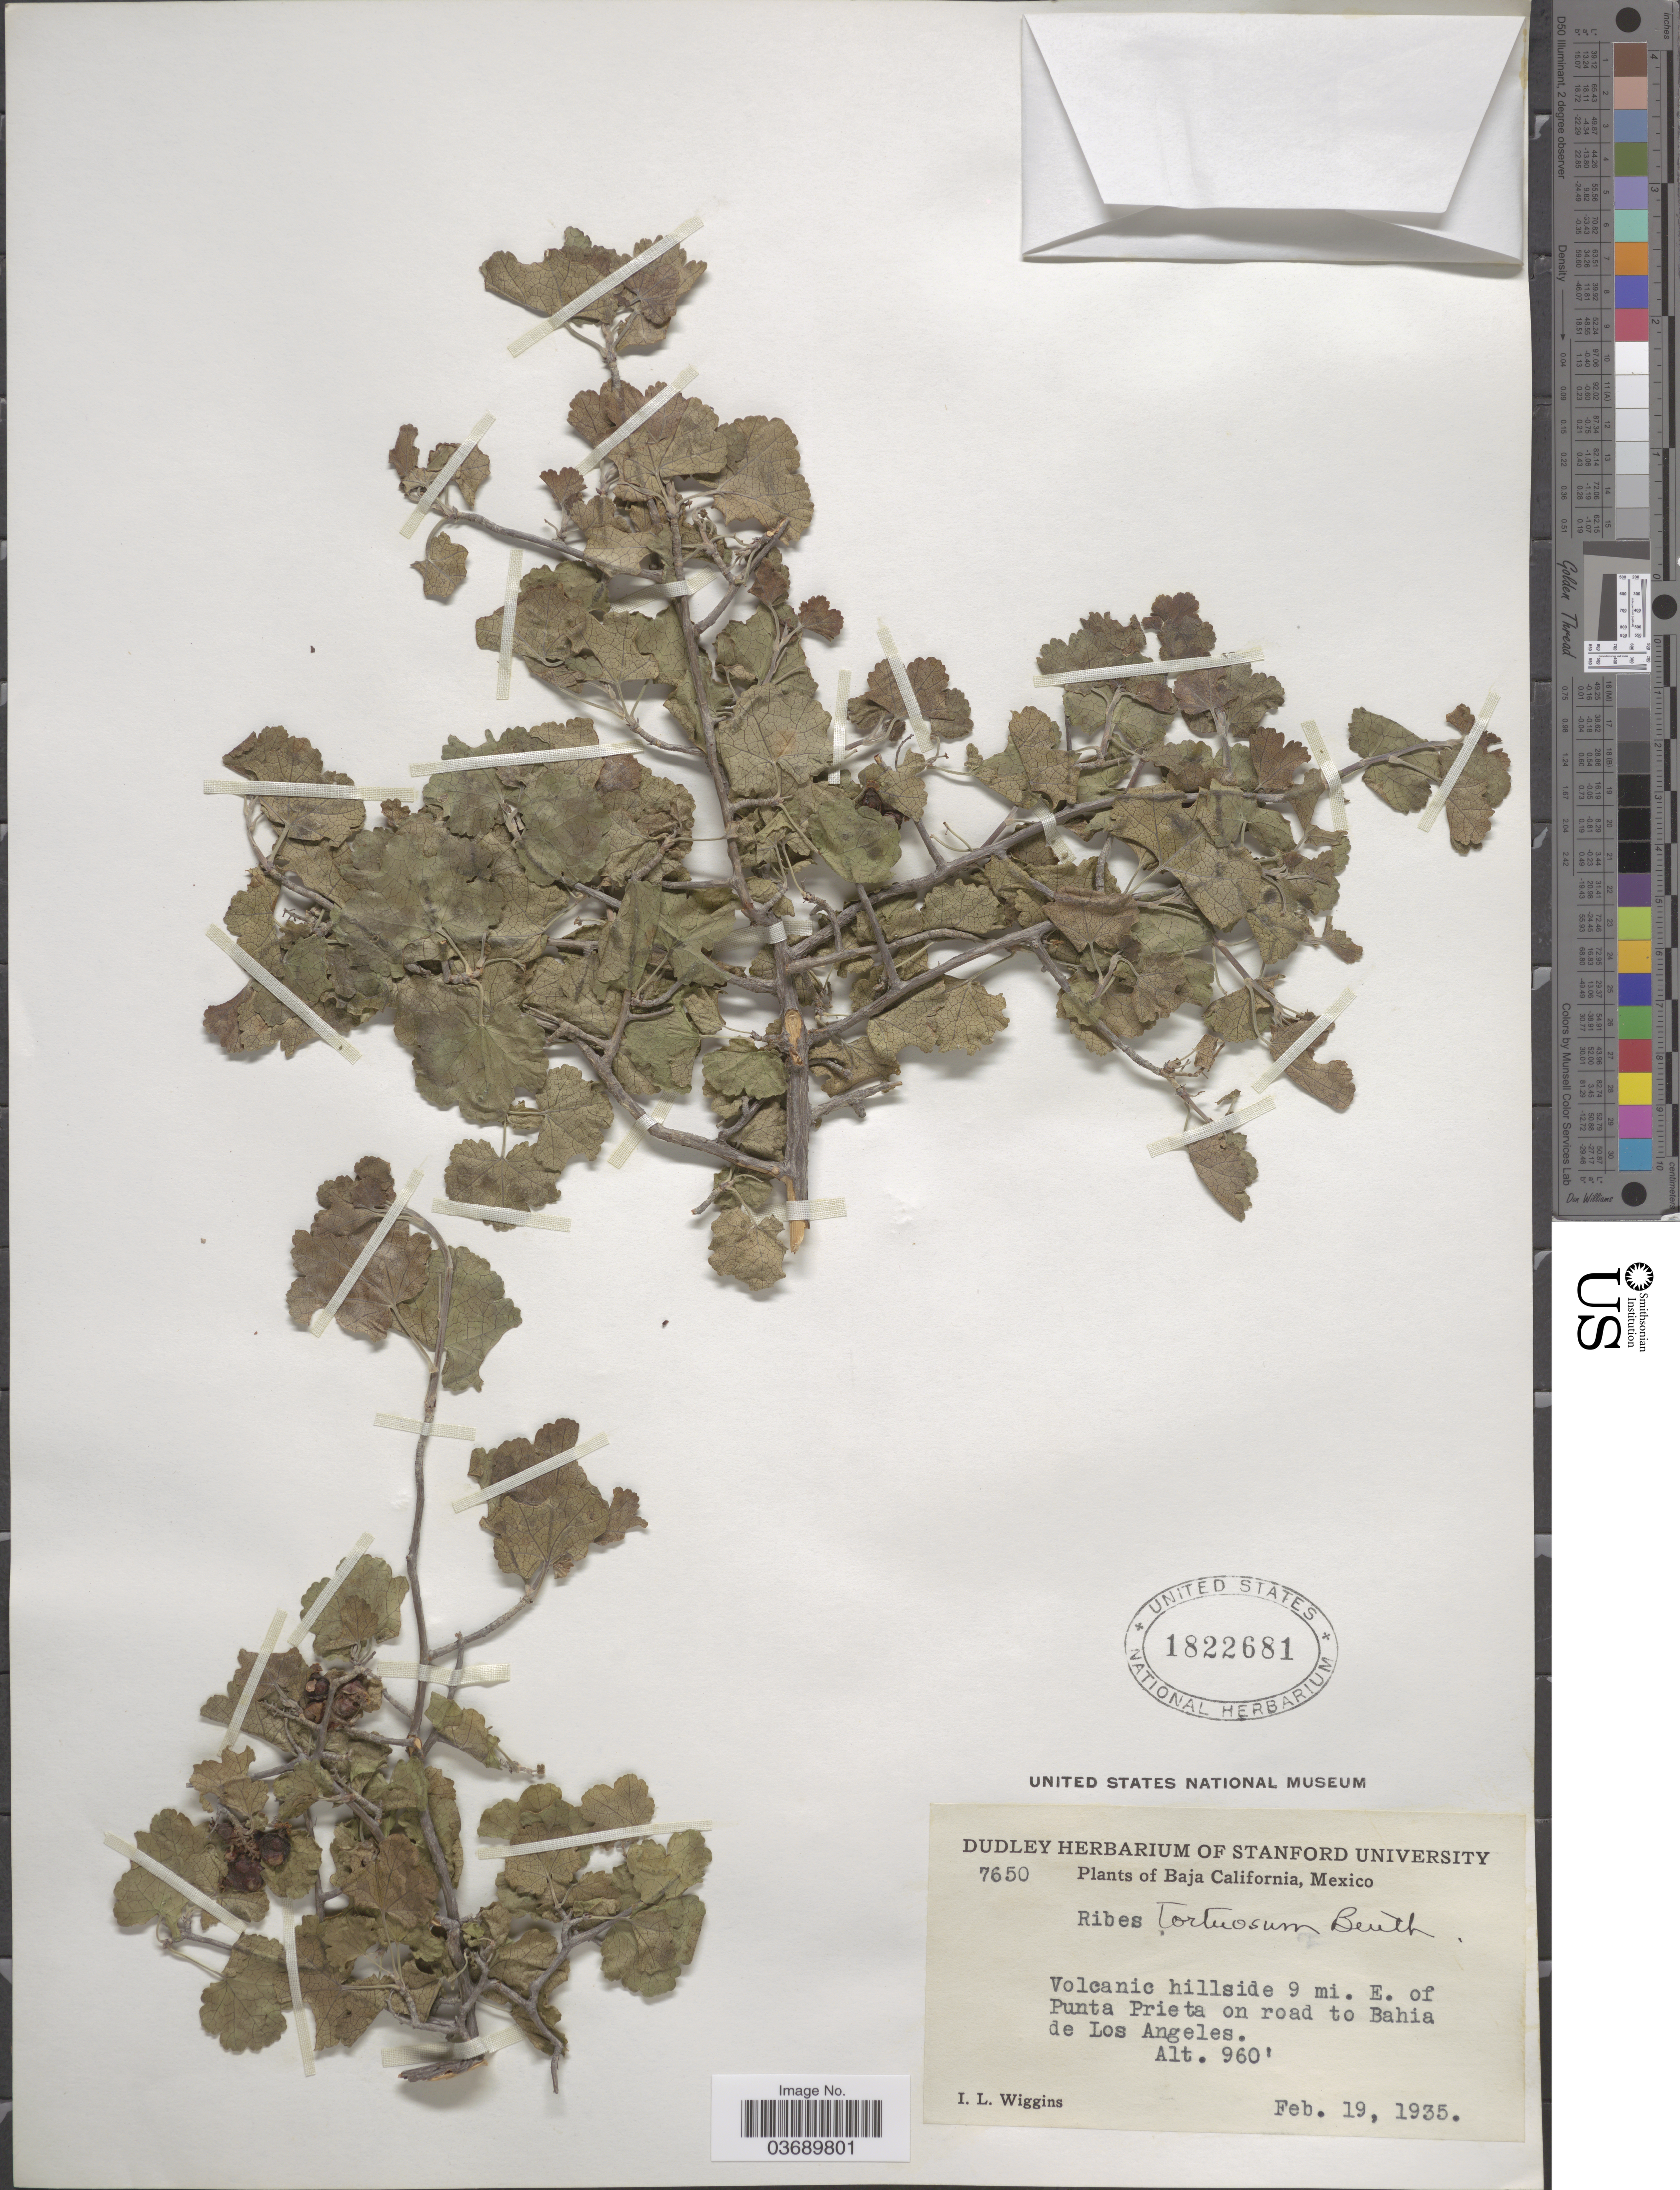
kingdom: Plantae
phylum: Tracheophyta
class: Magnoliopsida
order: Saxifragales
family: Grossulariaceae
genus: Ribes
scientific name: Ribes tortuosum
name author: Benth.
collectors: I. L. Wiggins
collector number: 7650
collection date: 1935-02-19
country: Mexico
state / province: Baja California Norte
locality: Volcanic hillside 9 mi. E. of Punta Prieta on road to Bahia de Los Angeles.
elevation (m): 293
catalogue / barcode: US 1822681